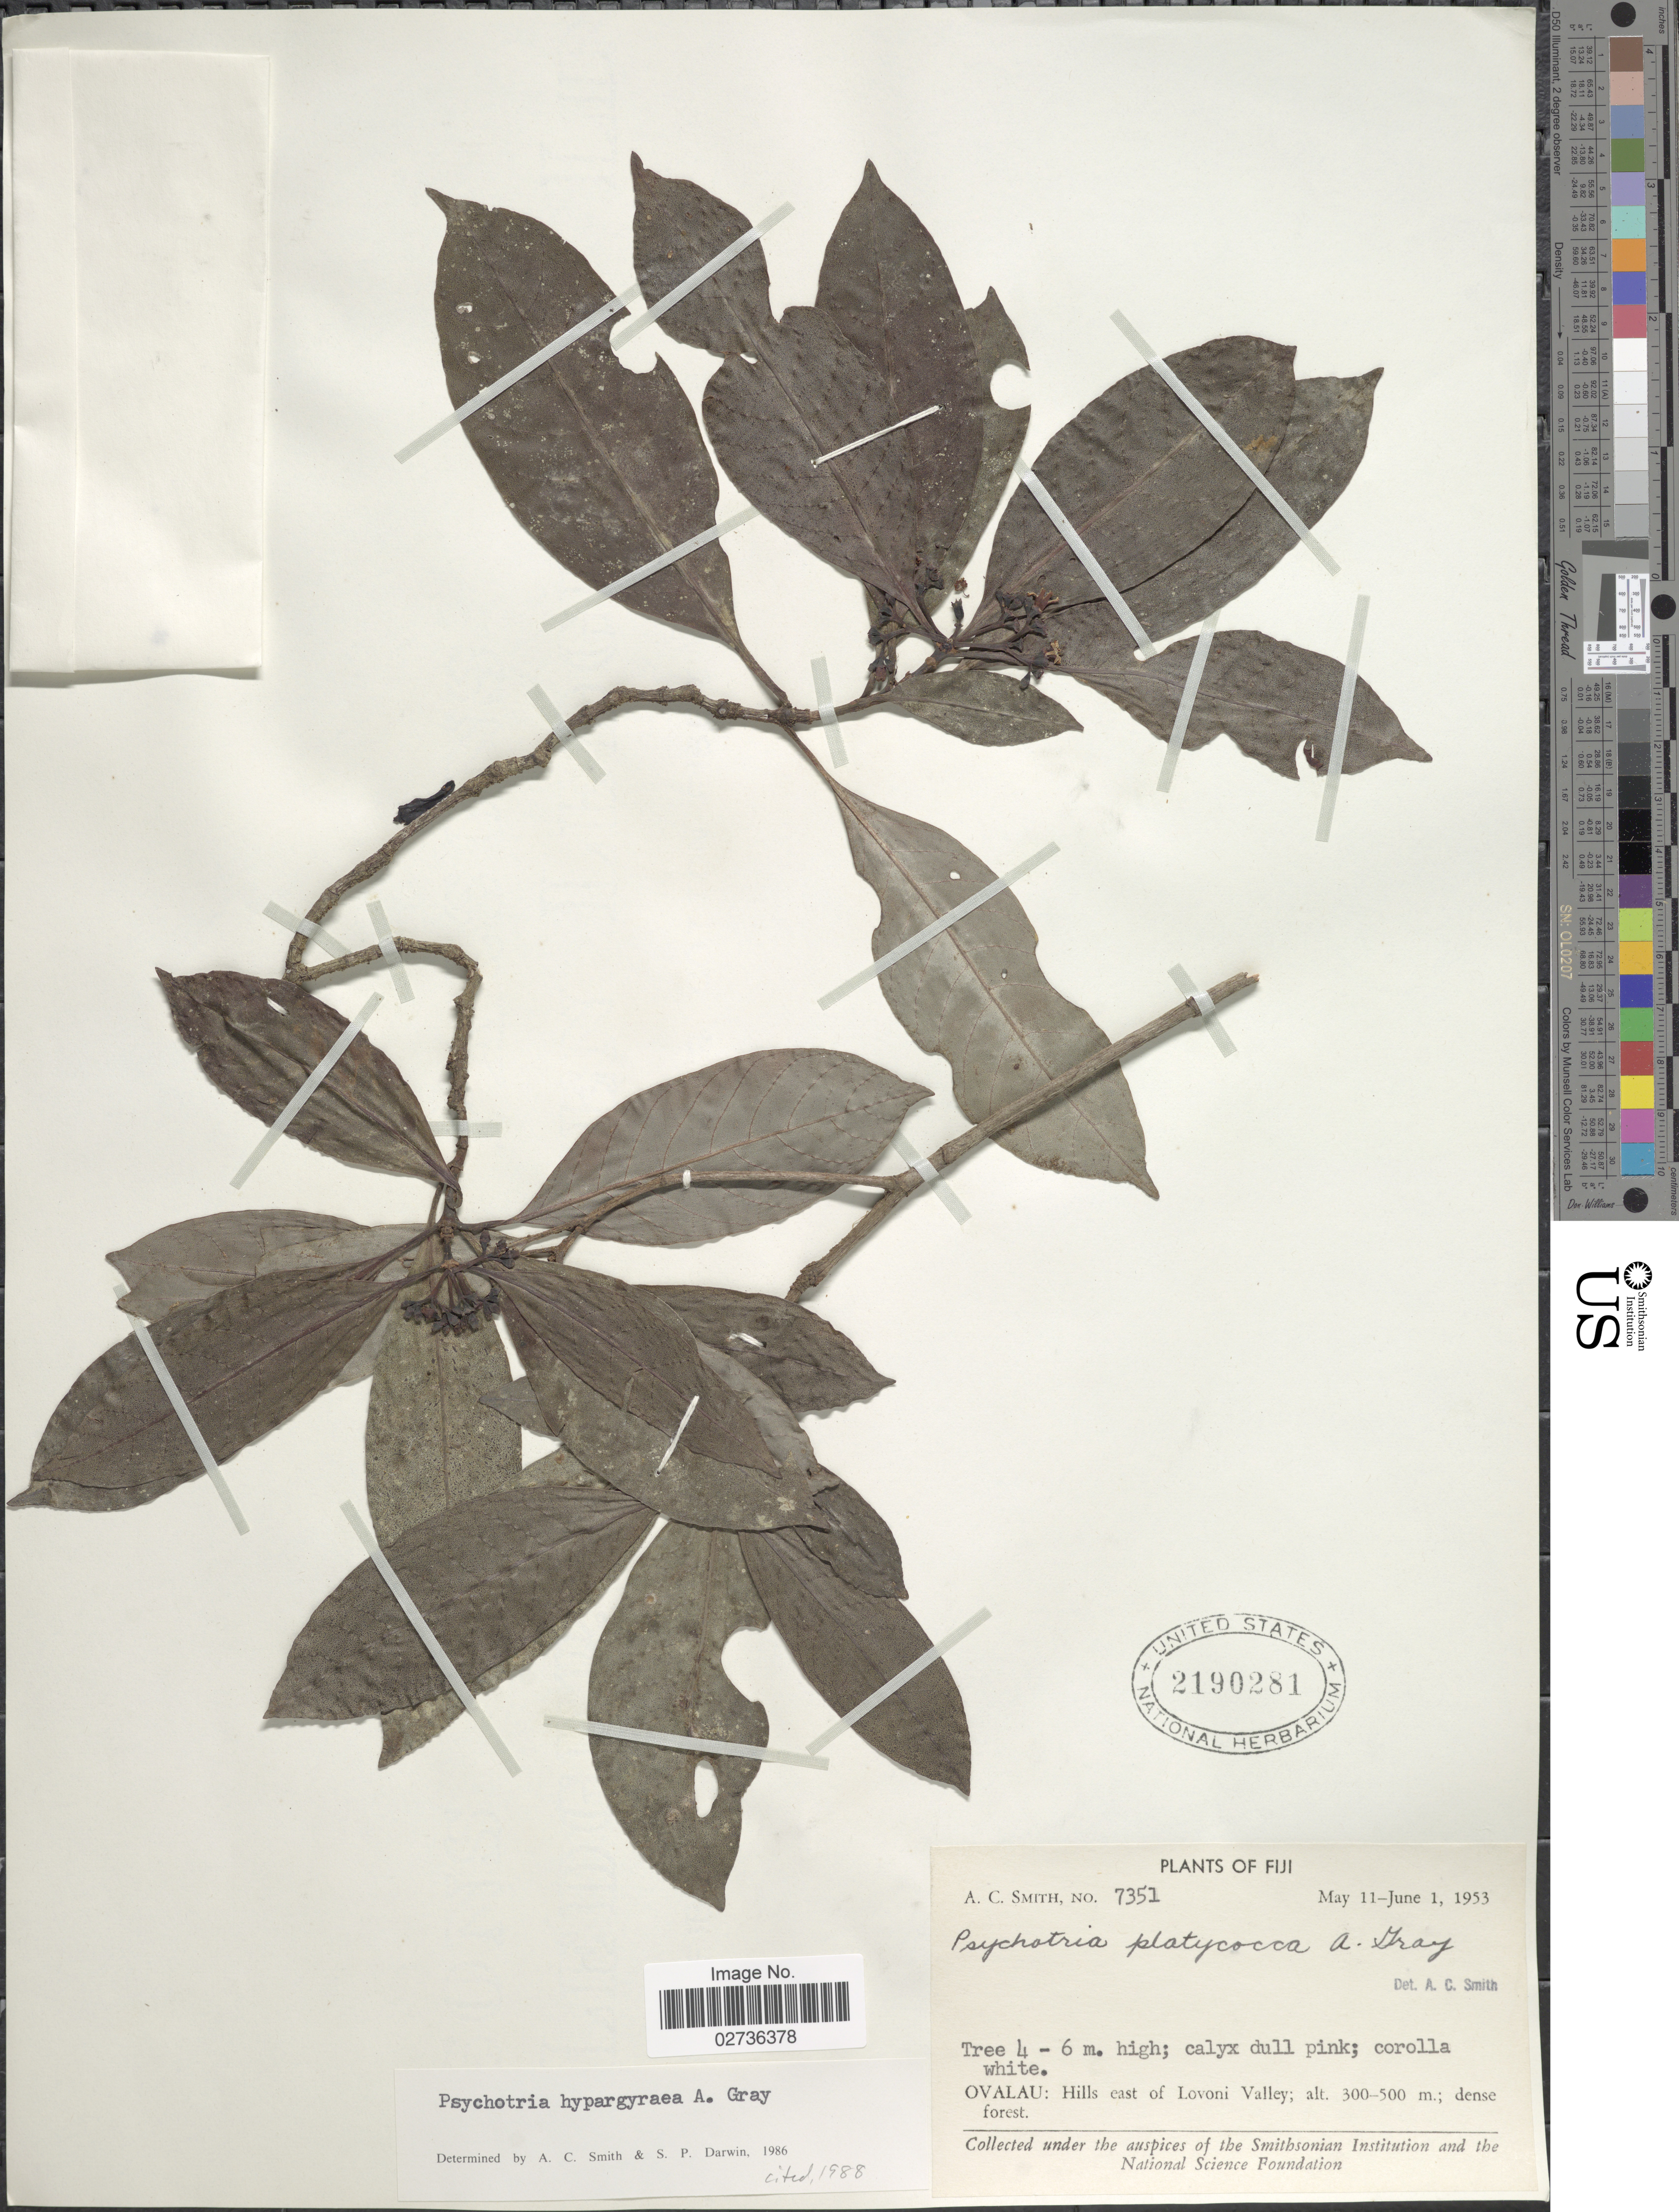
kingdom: Plantae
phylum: Tracheophyta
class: Magnoliopsida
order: Gentianales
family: Rubiaceae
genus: Psychotria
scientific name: Psychotria hypargyraea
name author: A. Gray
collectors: A. C. Smith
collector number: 7351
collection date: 1953-05-11/1953-06-01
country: Fiji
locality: Ovalau: Hills east of Lovoni Valley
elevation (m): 300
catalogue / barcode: US 2190281